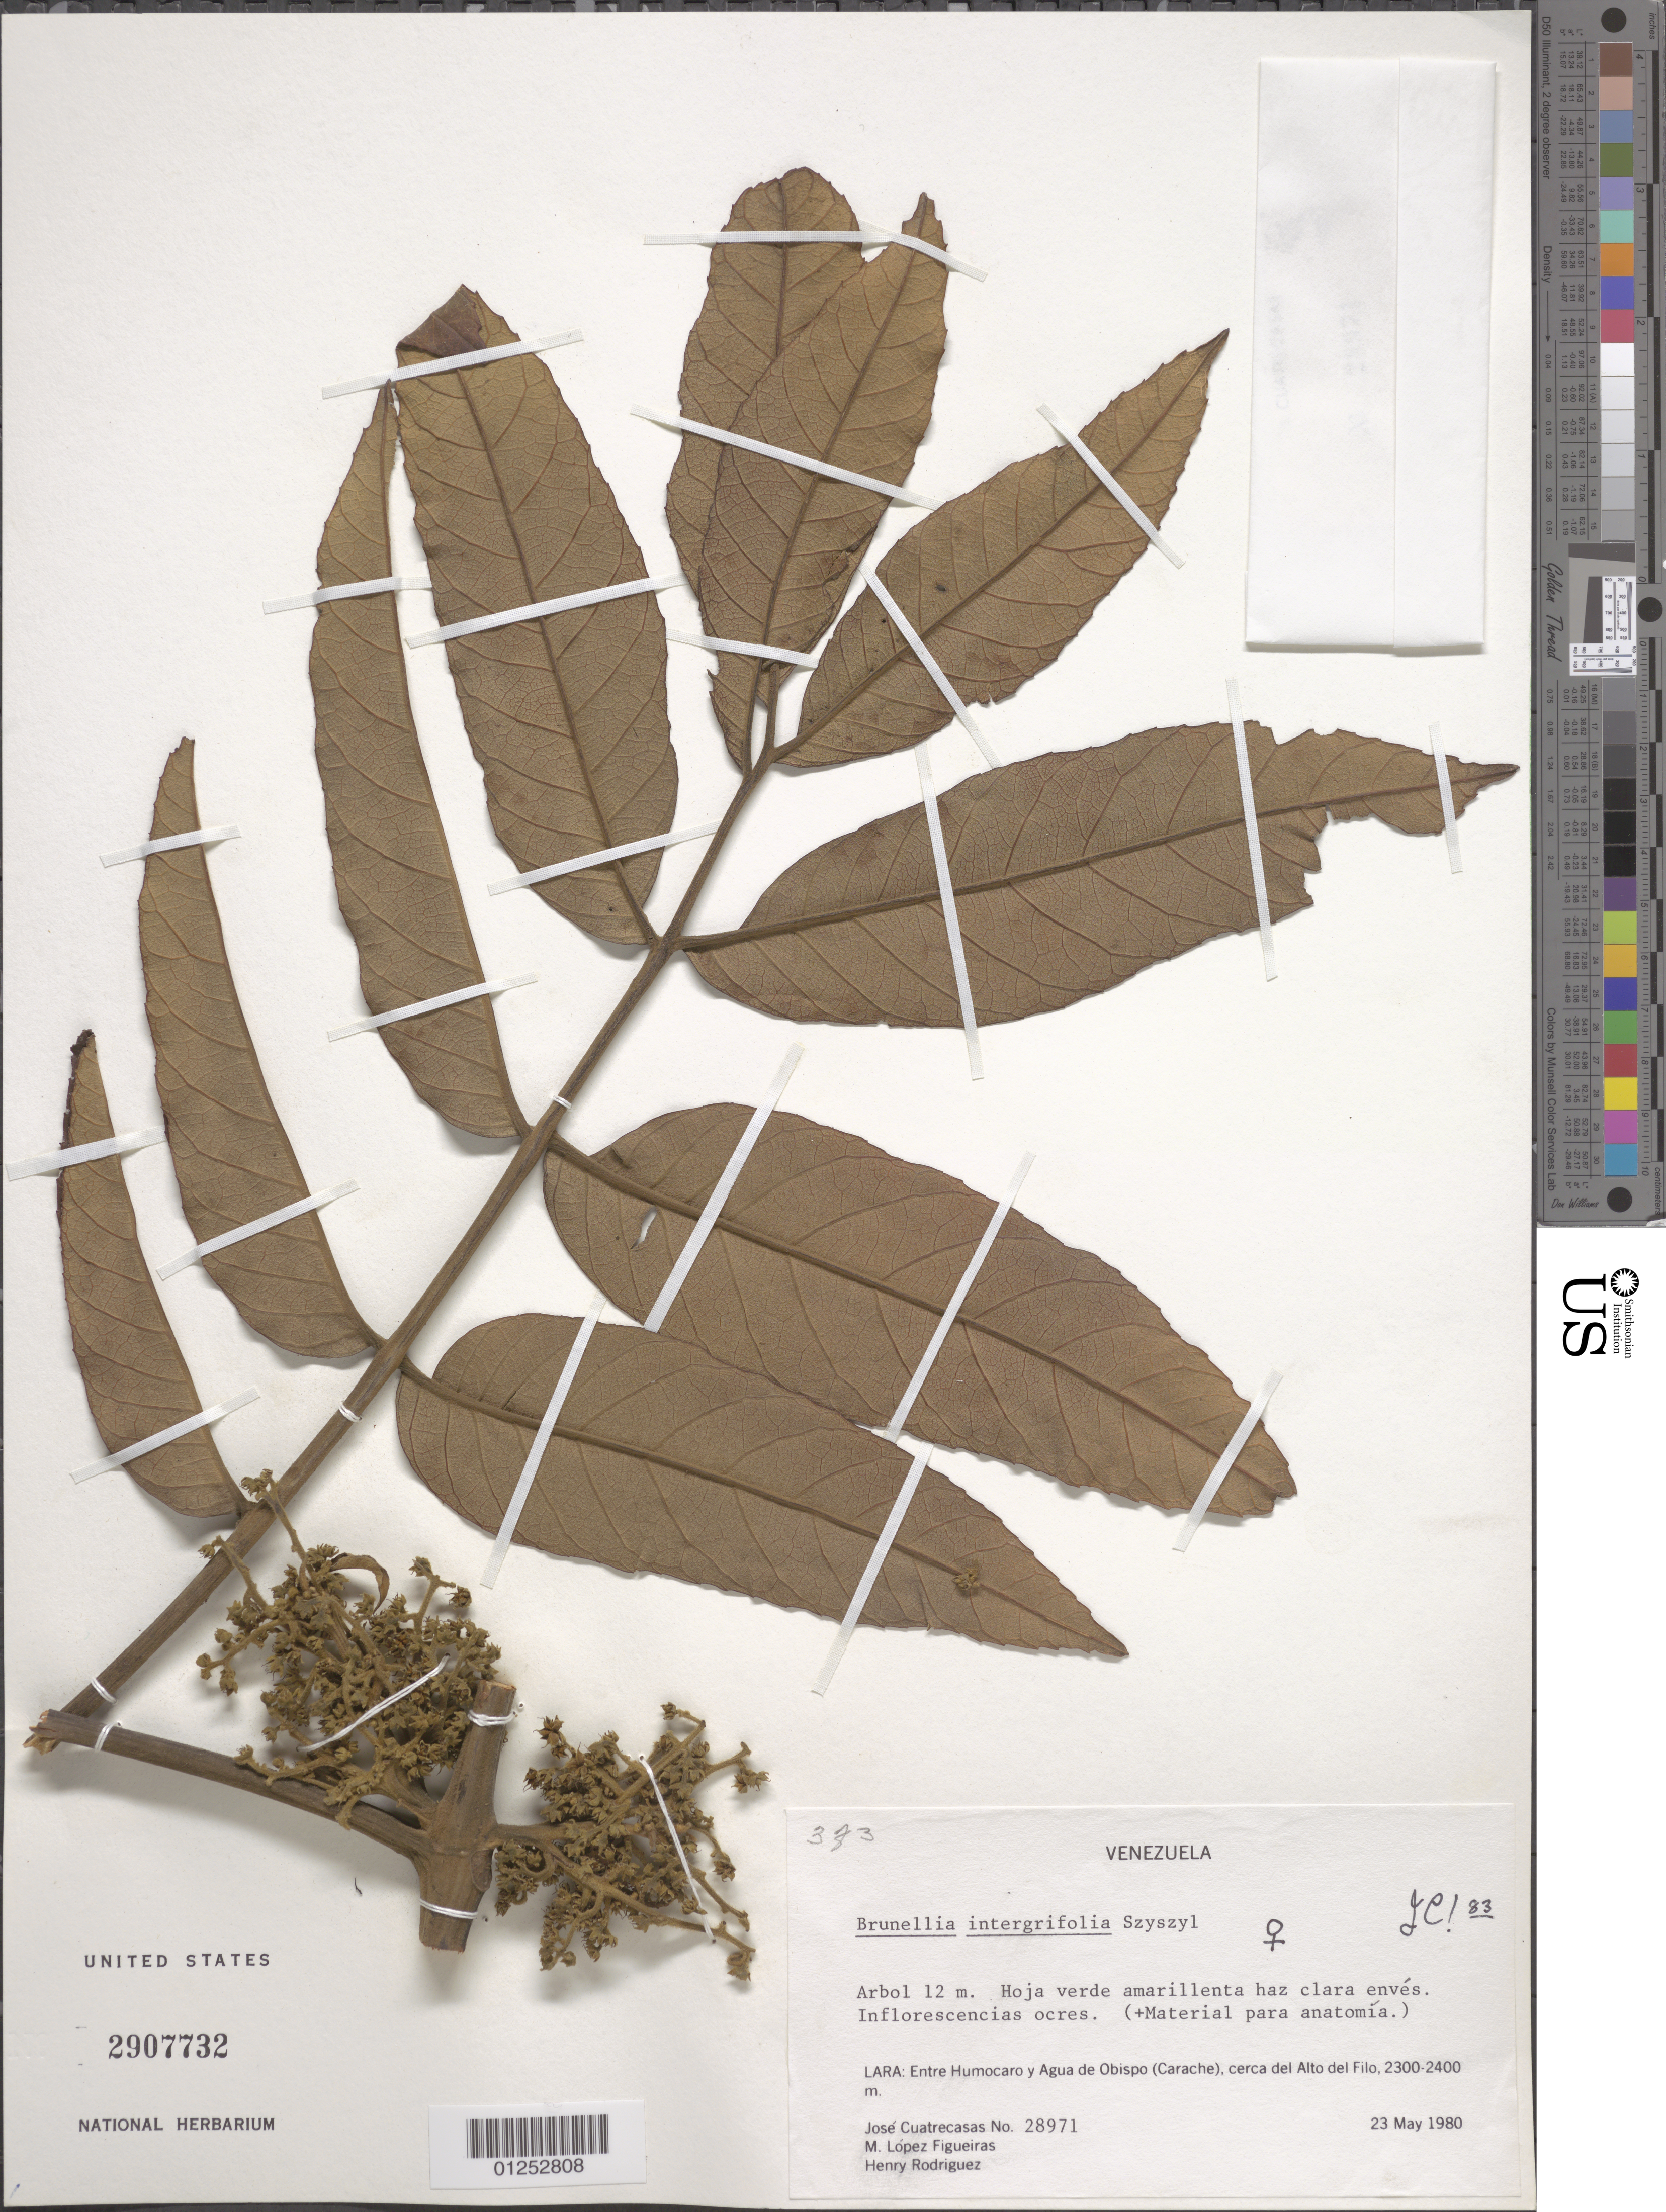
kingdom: Plantae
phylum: Tracheophyta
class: Magnoliopsida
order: Oxalidales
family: Brunelliaceae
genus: Brunellia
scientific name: Brunellia integrifolia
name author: Szyszyl.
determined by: Cuatrecasas, J.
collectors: J. Cuatrecasas, M. López Figueiras & H. Rodriguez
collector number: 28971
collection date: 1980-05-23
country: Venezuela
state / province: Lara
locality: Entre Humocaro y Agua de Obispo (Carache), cerca del Alto del Filo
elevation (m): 2300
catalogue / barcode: US 2907732